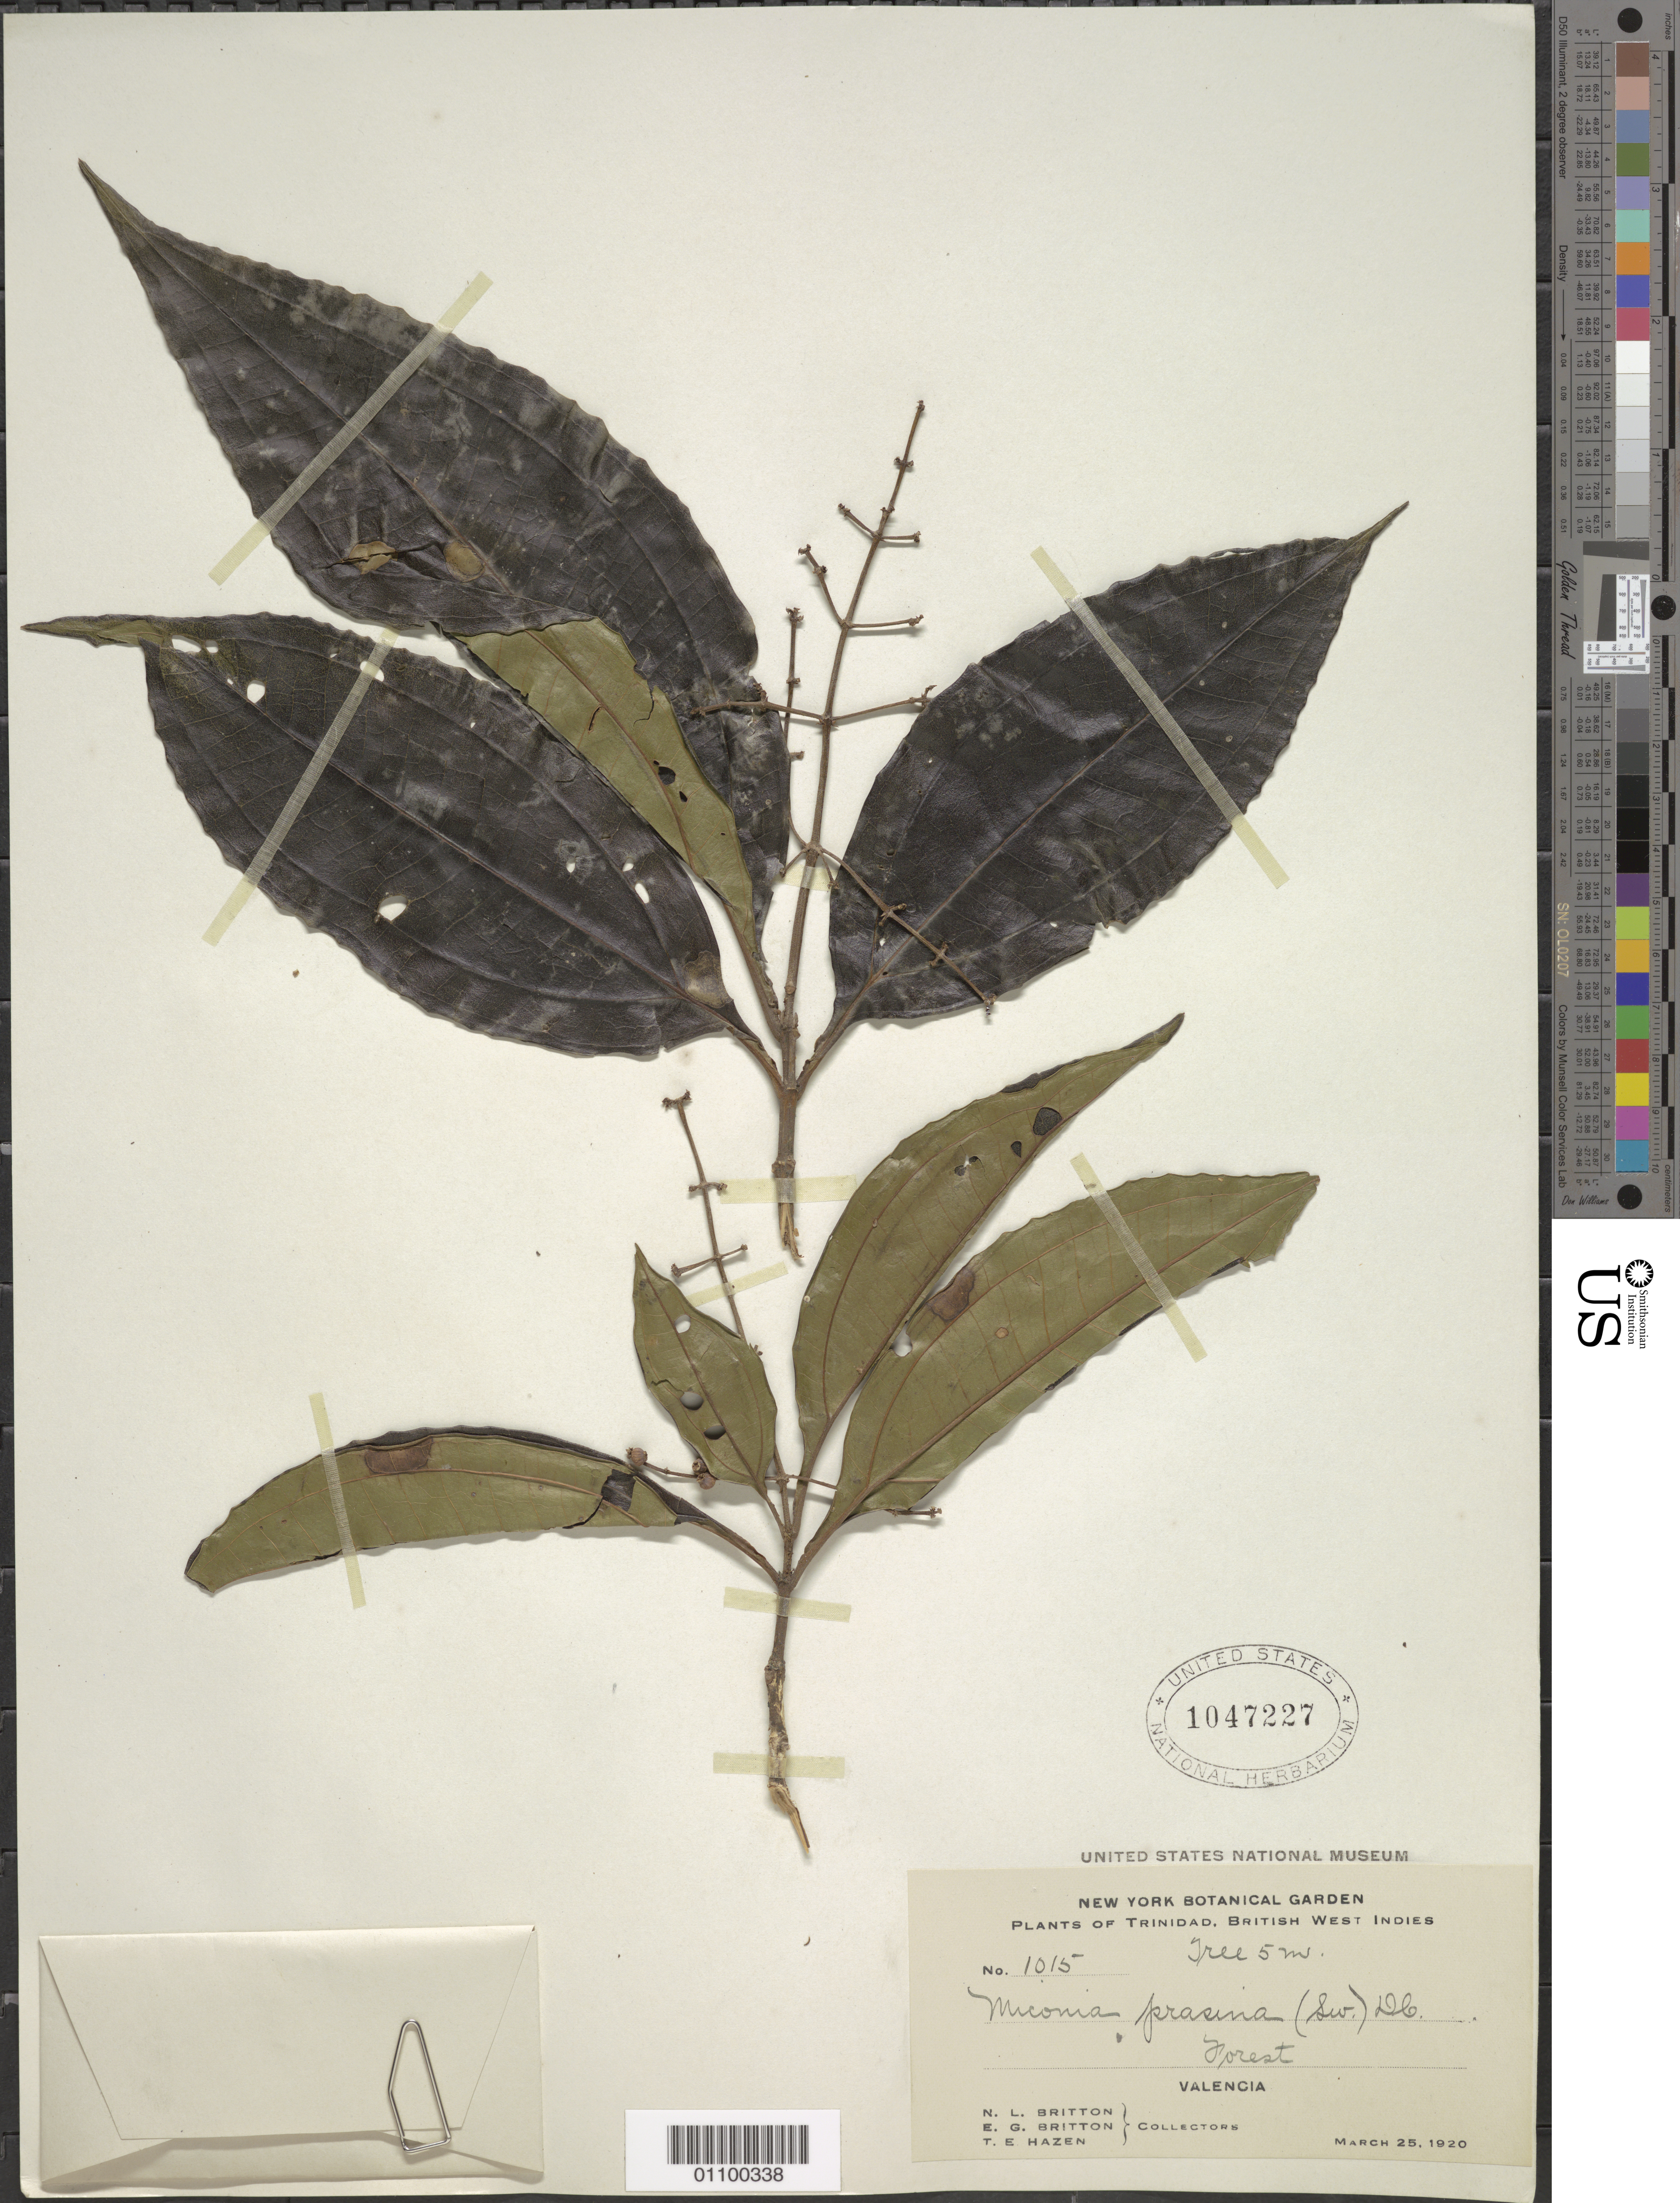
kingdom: Plantae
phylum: Tracheophyta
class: Magnoliopsida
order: Myrtales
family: Melastomataceae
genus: Miconia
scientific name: Miconia prasina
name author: (Sw.) DC.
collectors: N. Britton, E. G. Britton & T. E. Hazen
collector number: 1015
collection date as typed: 25 Mar 1920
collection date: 1920-03-25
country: Trinidad and Tobago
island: Trinidad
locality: Valencia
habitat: forest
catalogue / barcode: US 1047227